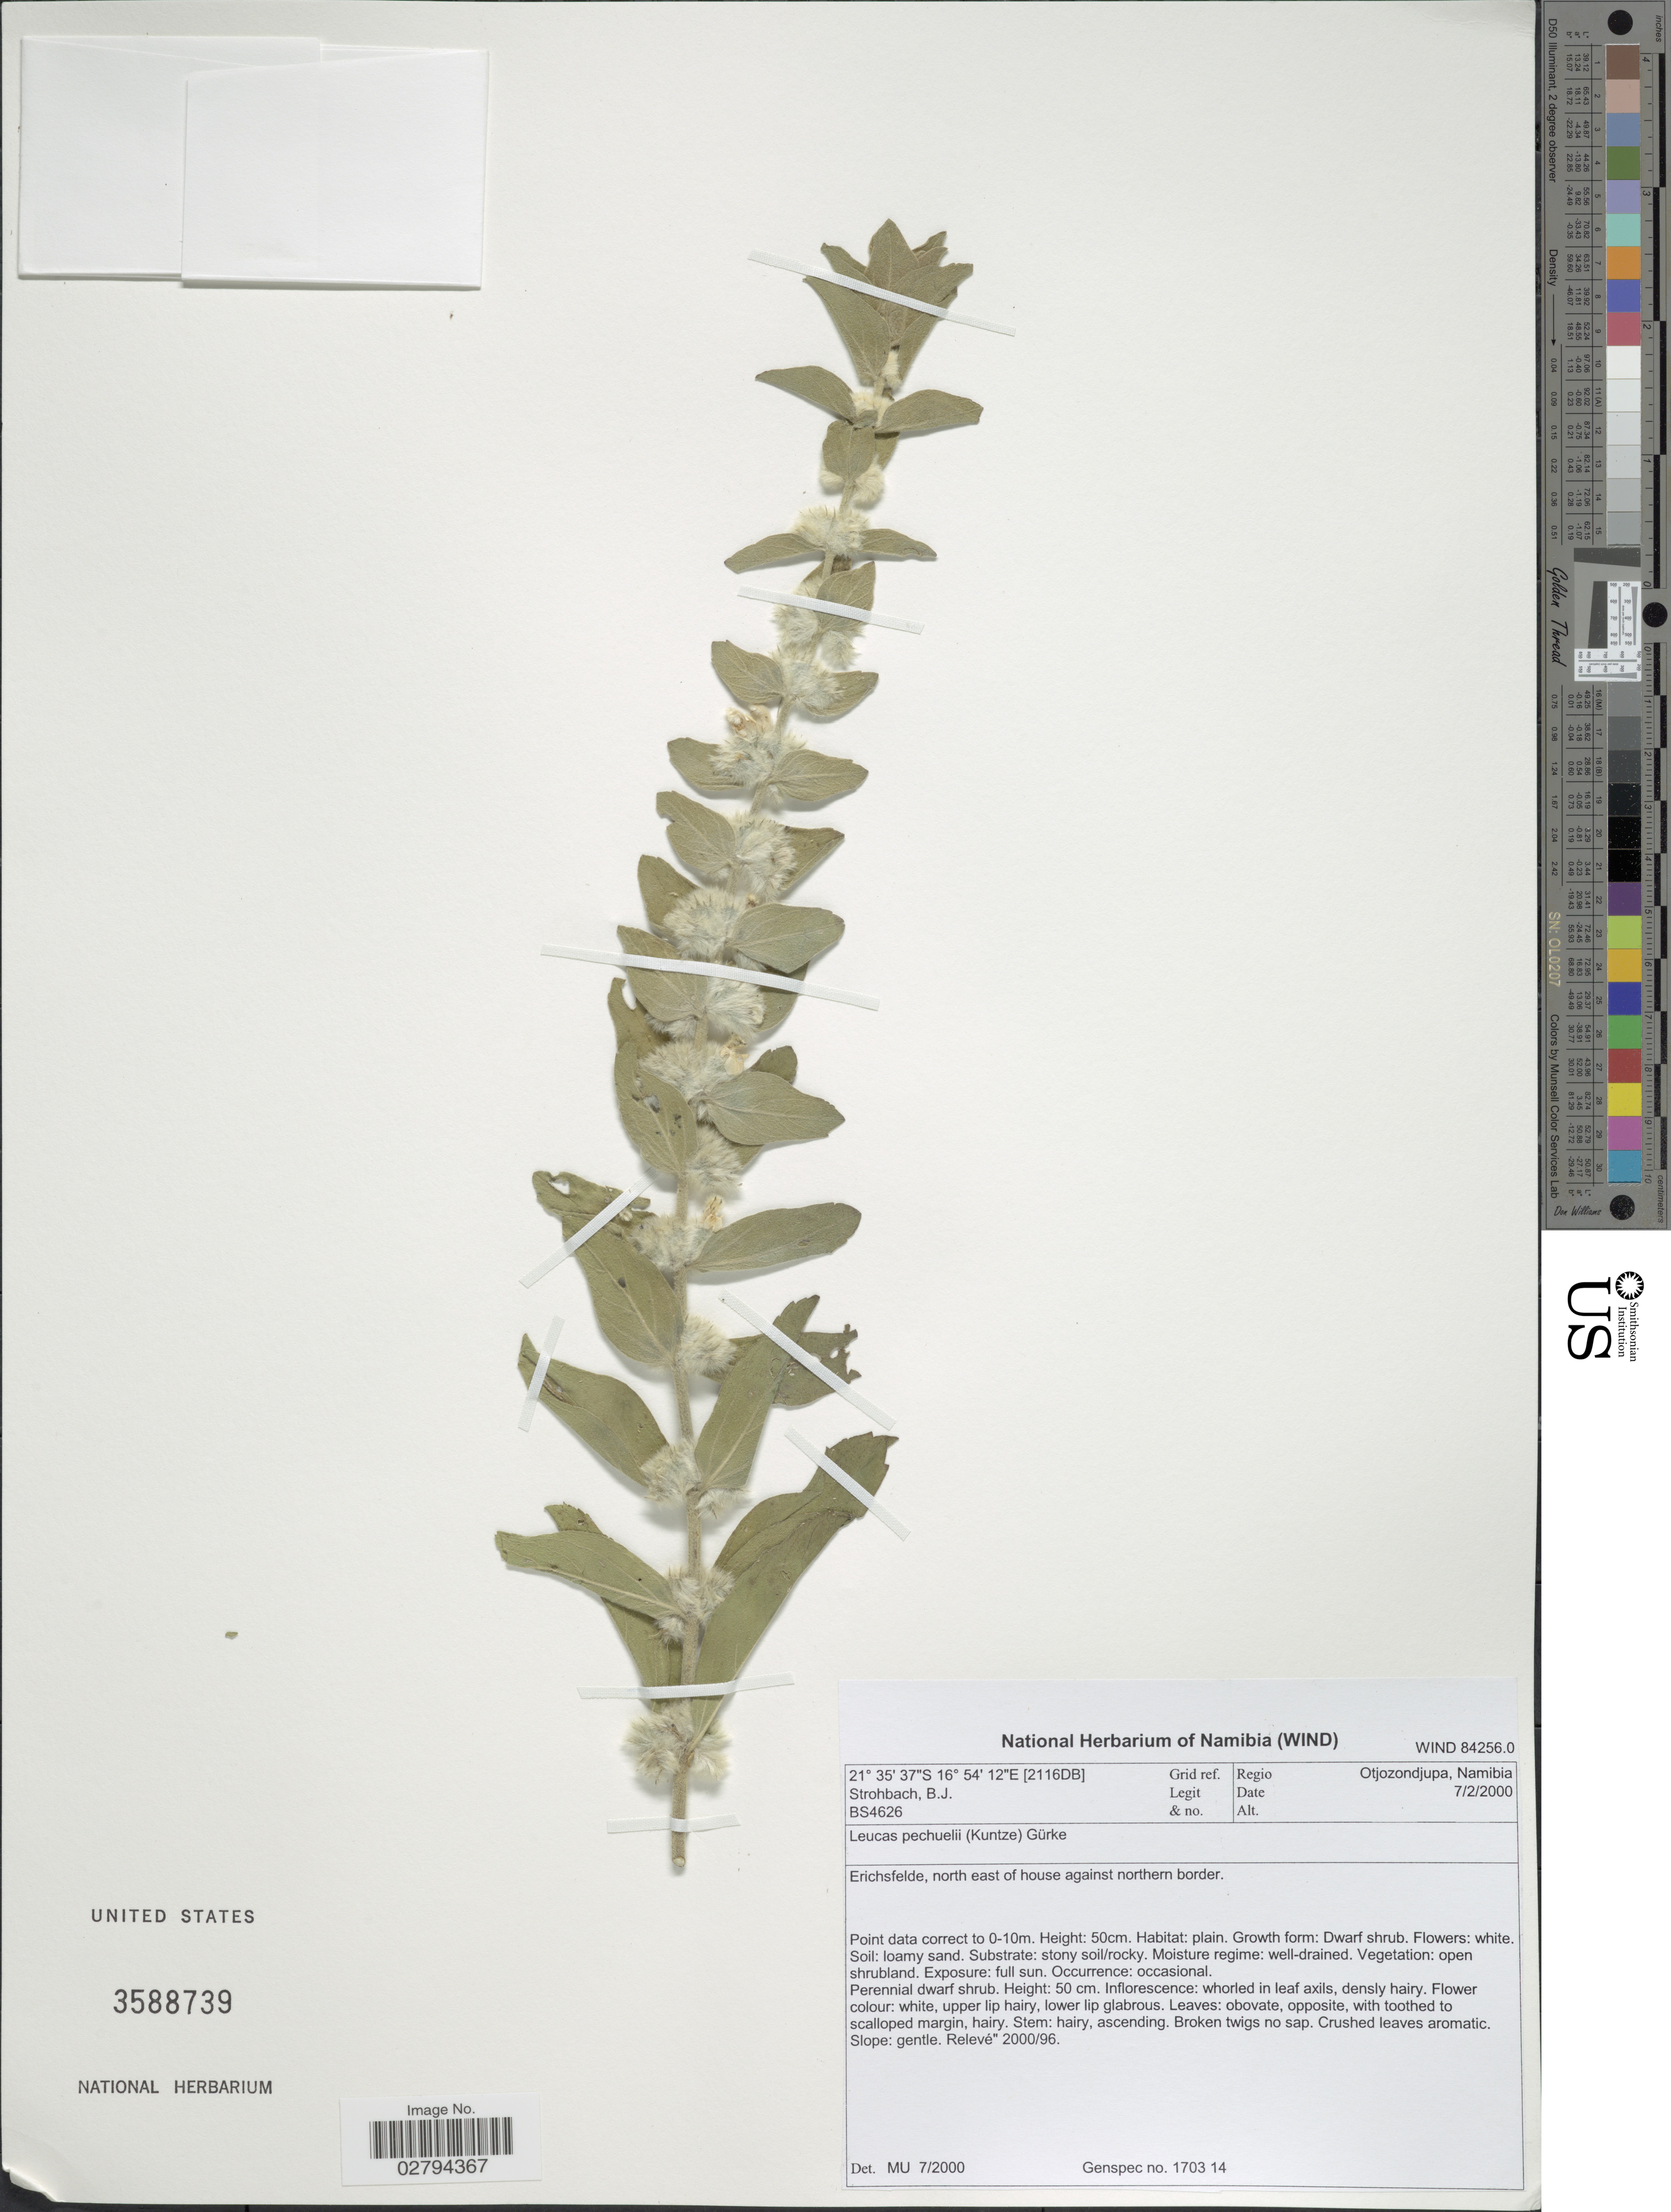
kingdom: Plantae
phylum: Tracheophyta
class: Magnoliopsida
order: Lamiales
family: Lamiaceae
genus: Leucas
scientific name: Leucas pechuelii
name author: (Kuntze) Baker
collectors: B. Strohbach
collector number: BS4626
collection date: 2000-02-07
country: Namibia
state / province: Otjozondjupa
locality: Grid ref. [2116DB]. Erichsfelde, north east of house against northern border.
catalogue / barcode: US 3588739